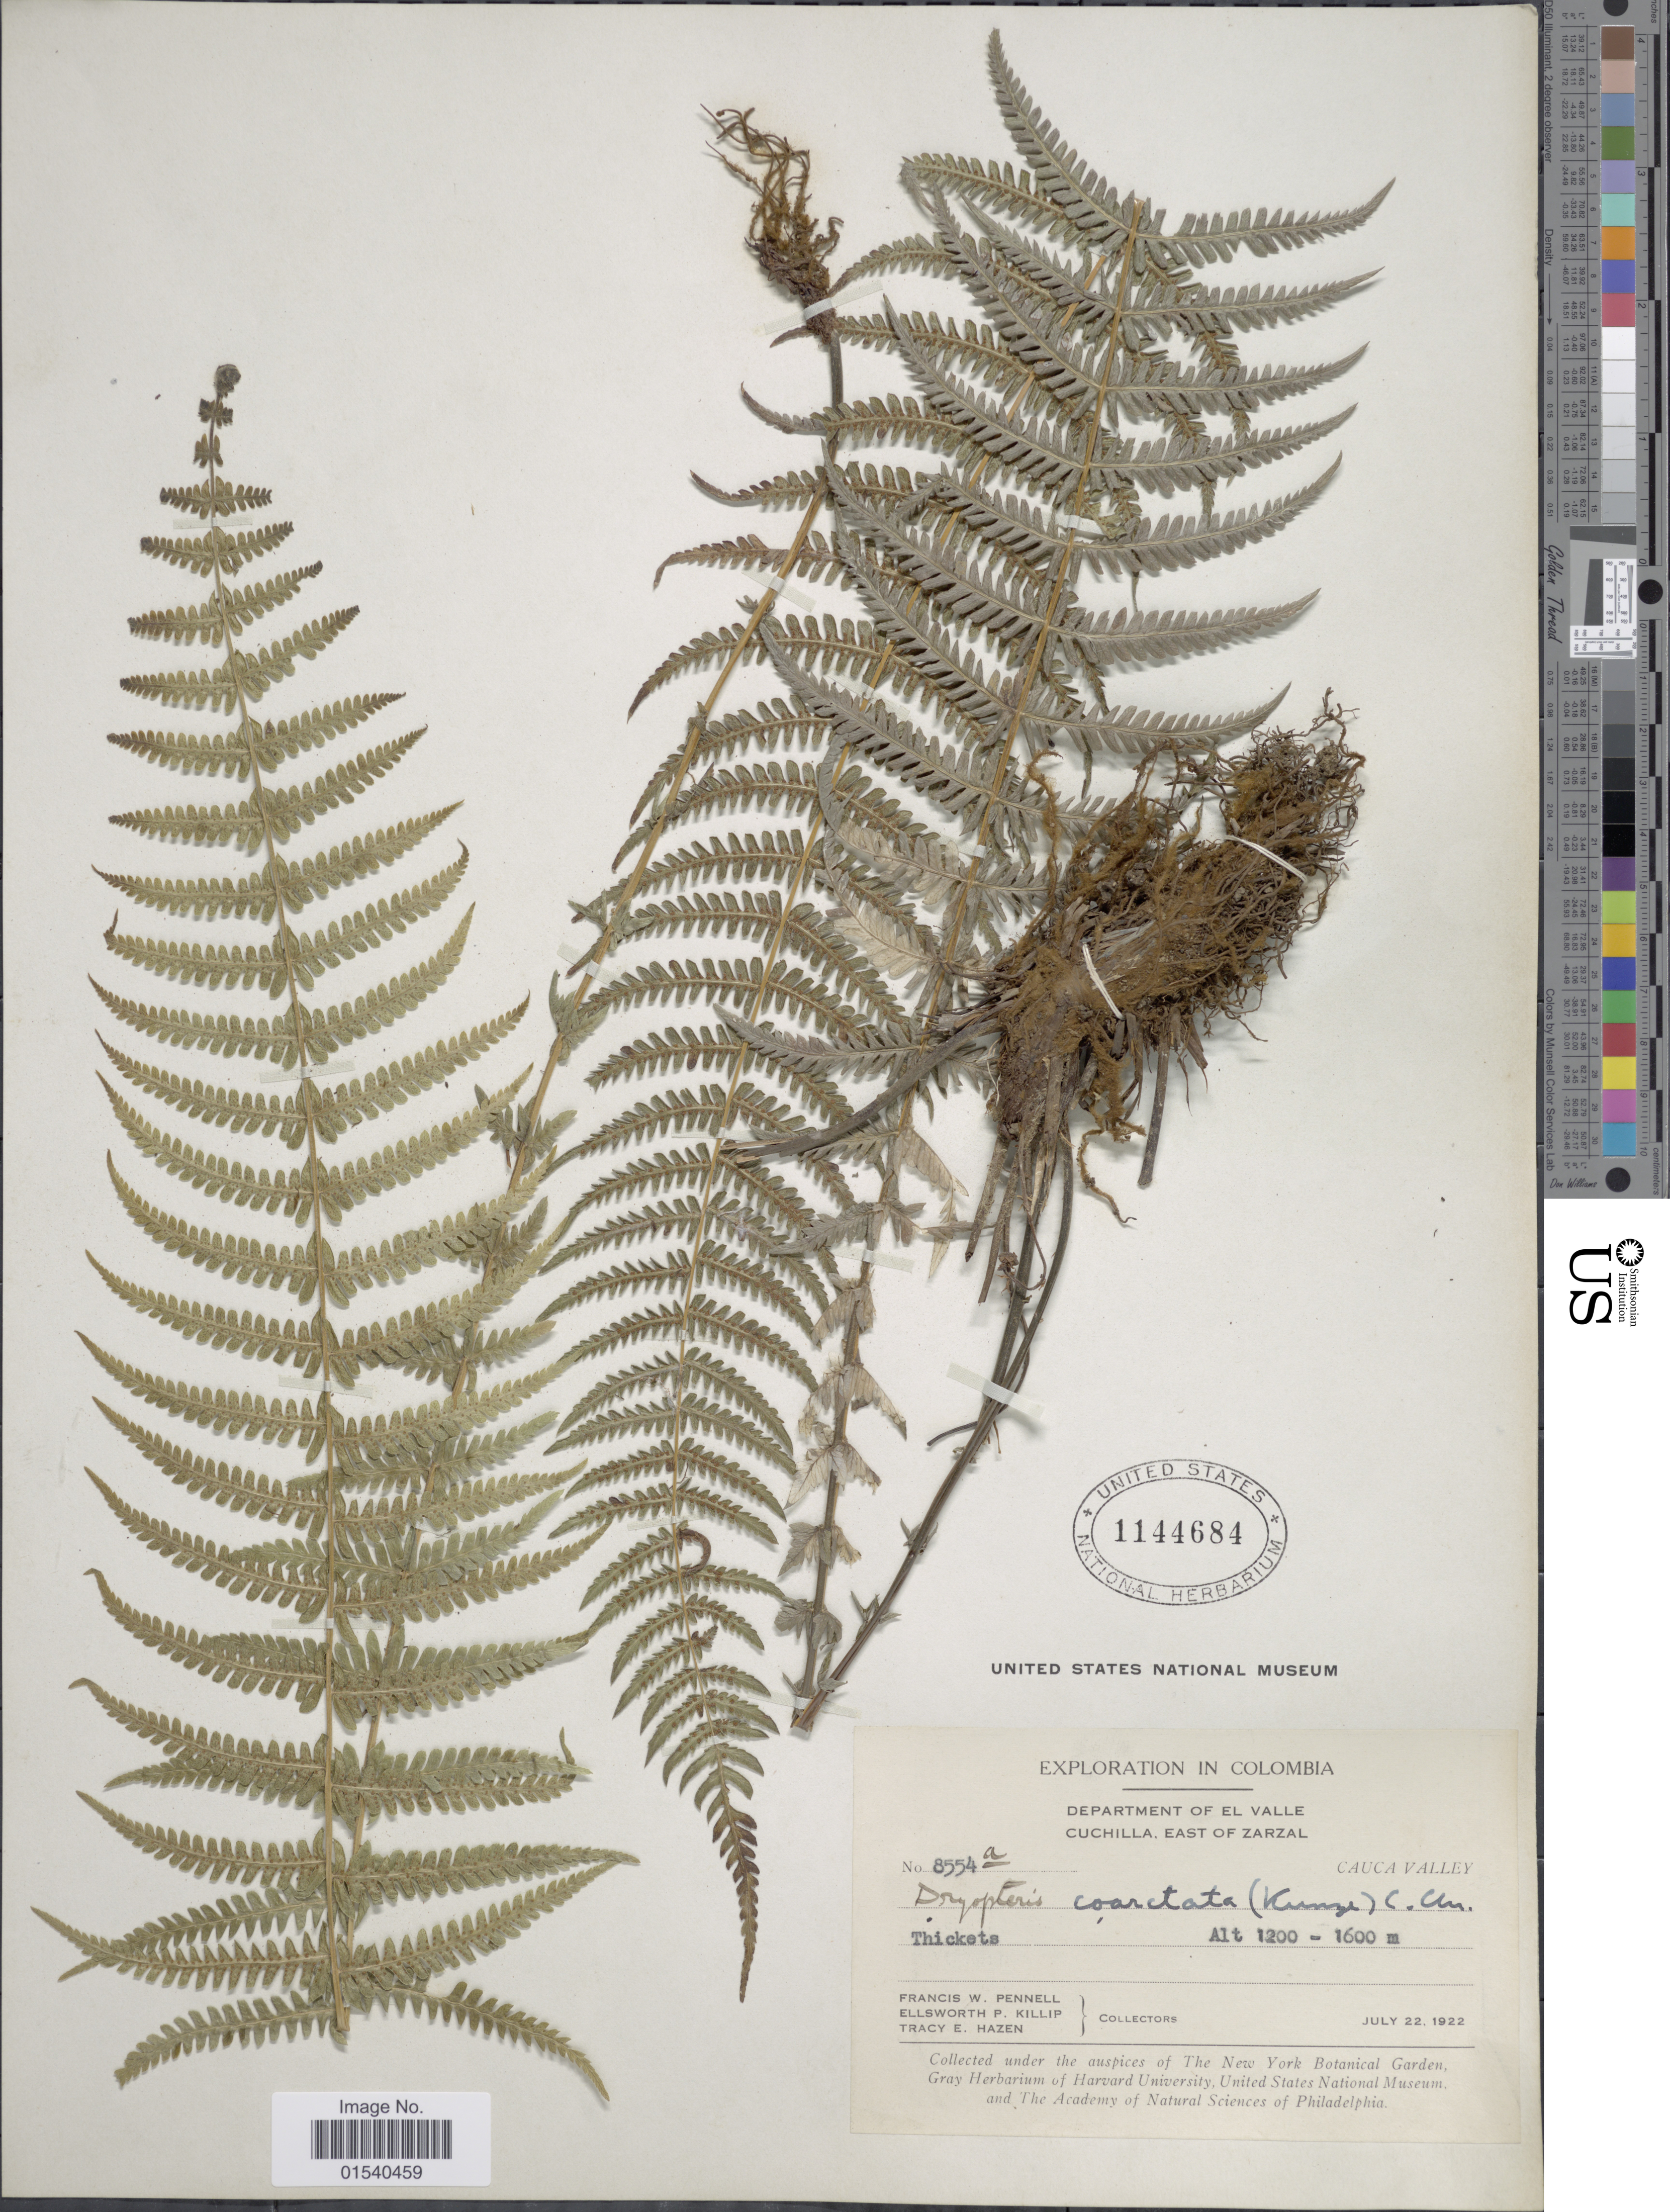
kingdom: Plantae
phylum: Tracheophyta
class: Polypodiopsida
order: Polypodiales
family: Thelypteridaceae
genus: Amauropelta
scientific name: Amauropelta opposita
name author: (Vahl) Pic. Serm.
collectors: F. W. Pennell, E. P. Killip & T. E. Hazen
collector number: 8554a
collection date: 1922-07-22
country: Colombia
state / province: Cauca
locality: Department of El Valle Cuchilla, East of Zarzal, Cauca Valley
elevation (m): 1200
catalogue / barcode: US 1144684